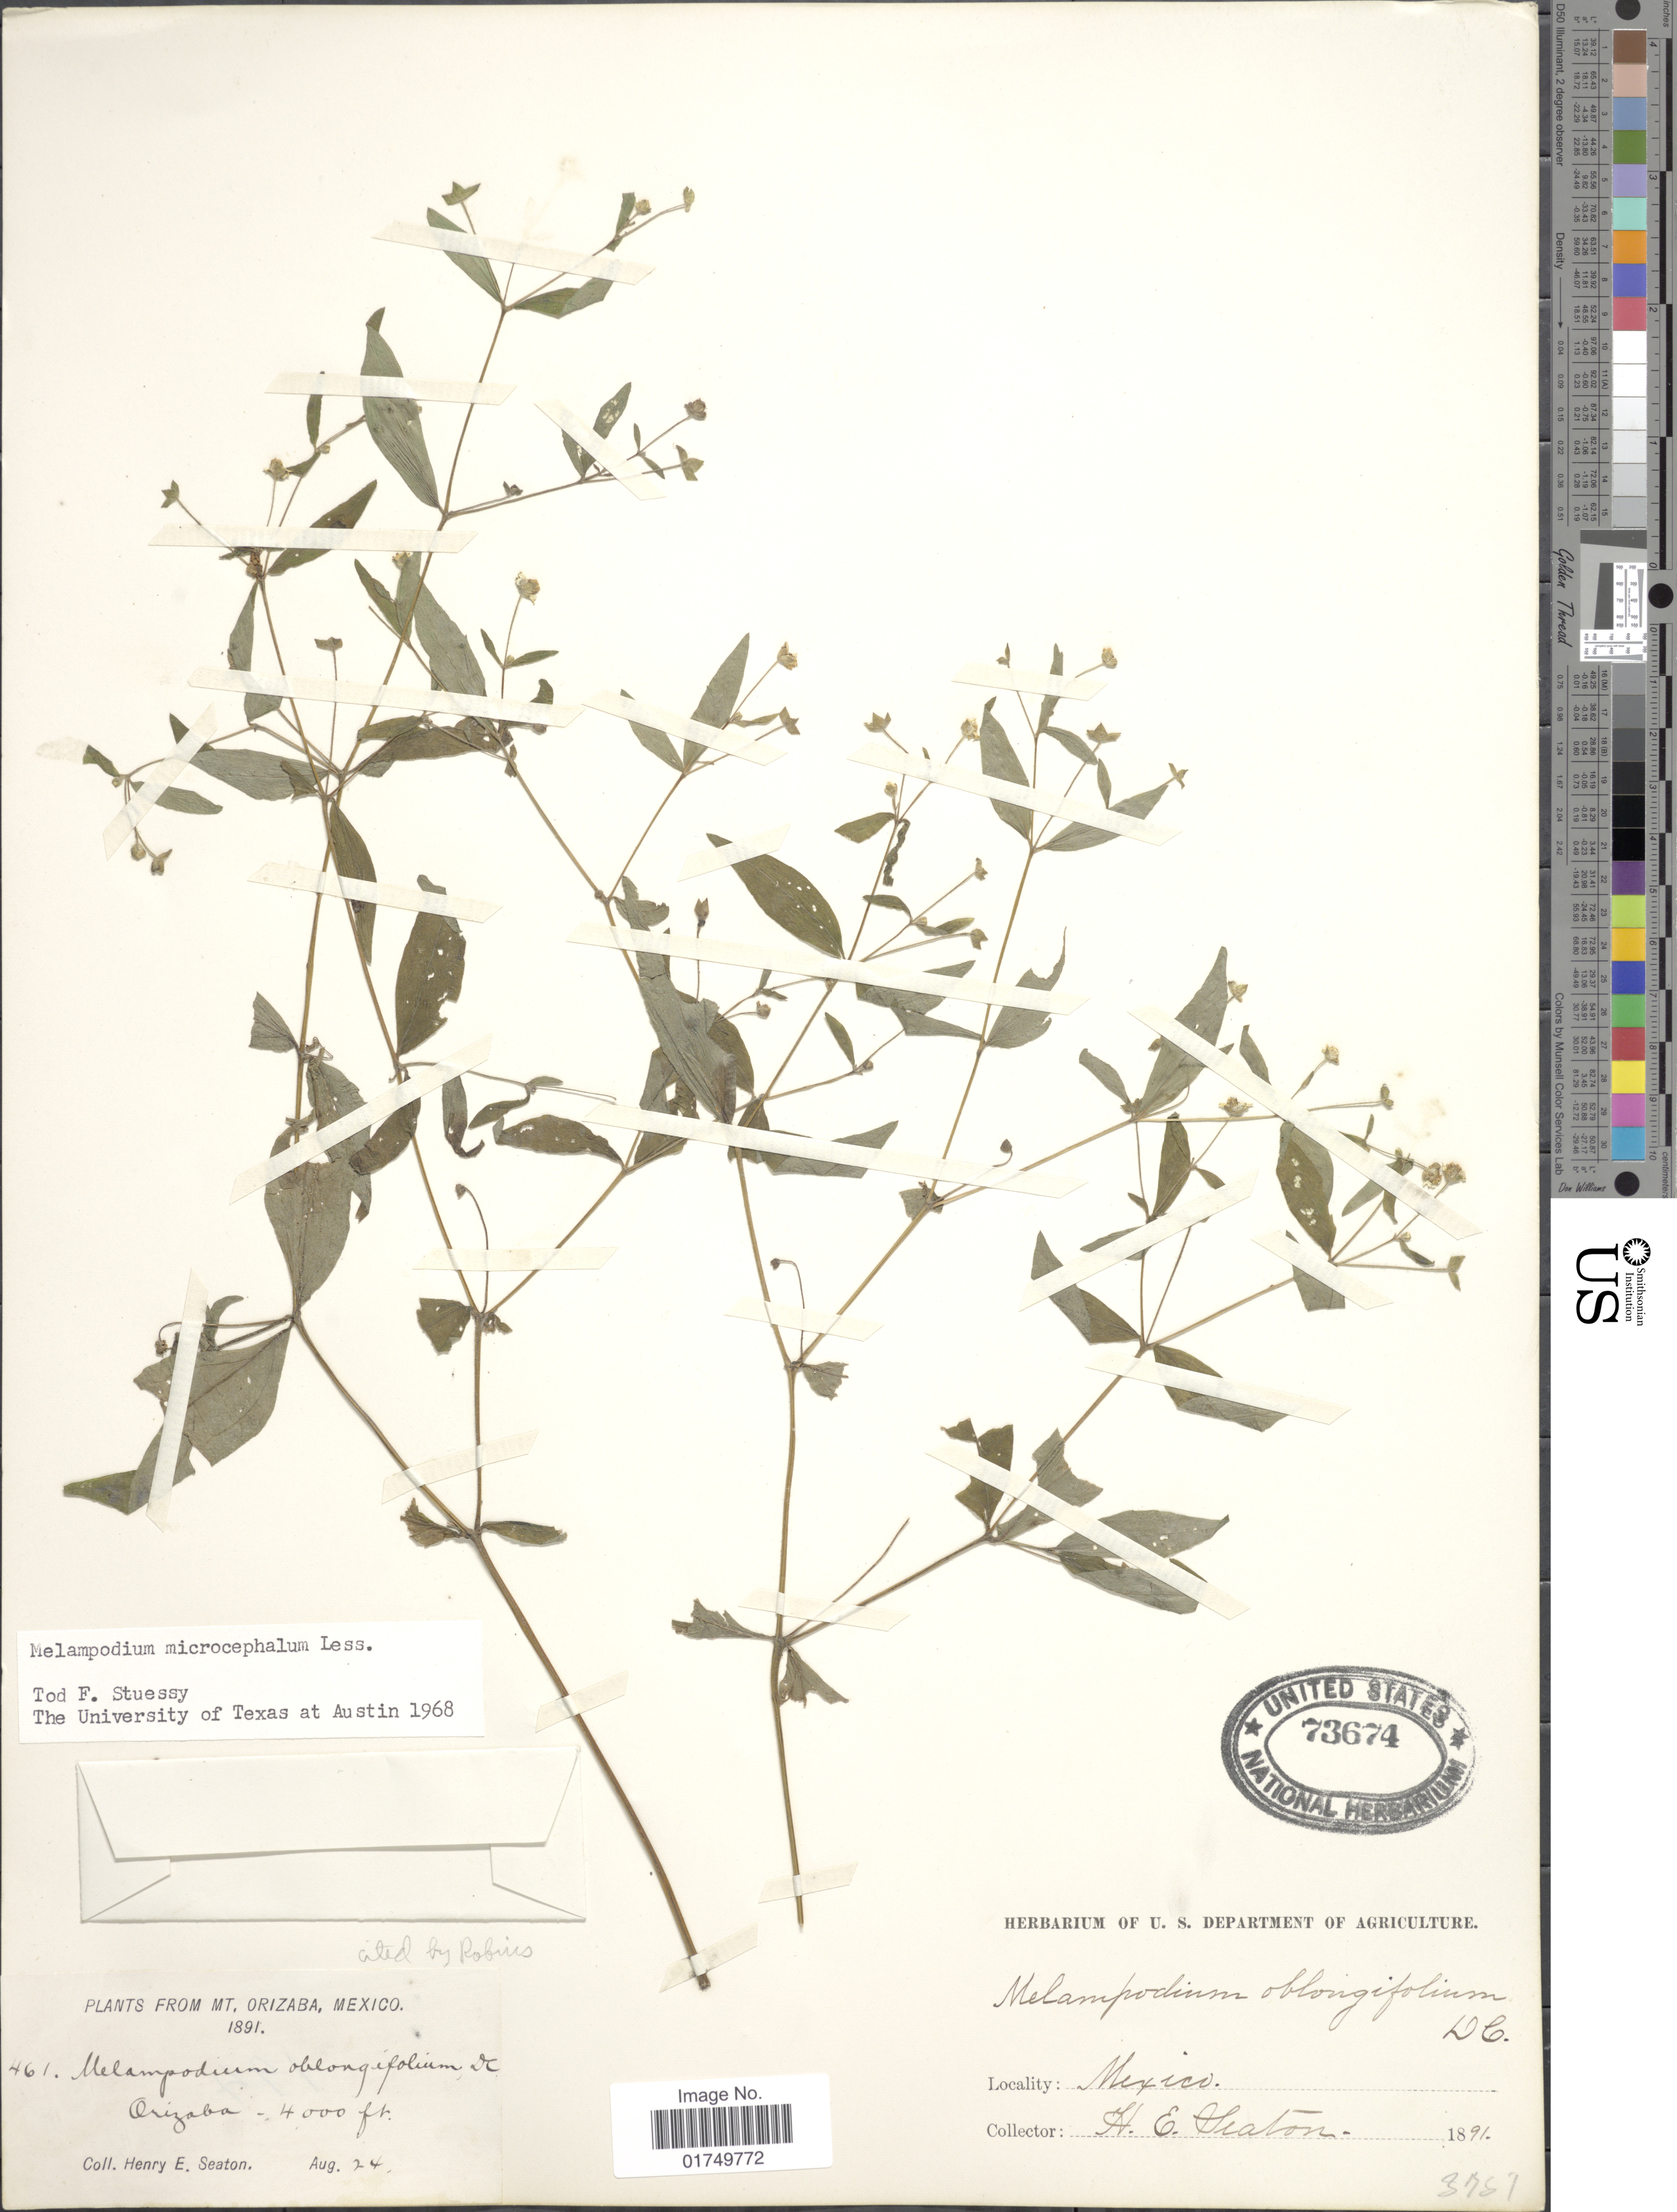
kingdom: Plantae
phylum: Tracheophyta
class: Magnoliopsida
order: Asterales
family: Asteraceae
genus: Melampodium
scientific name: Melampodium microcephalum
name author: Less.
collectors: H. E. Seaton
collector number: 61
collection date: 1891-08-24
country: Mexico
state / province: México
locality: Mt. Orizaba. Orizaba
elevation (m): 1219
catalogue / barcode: US 73674